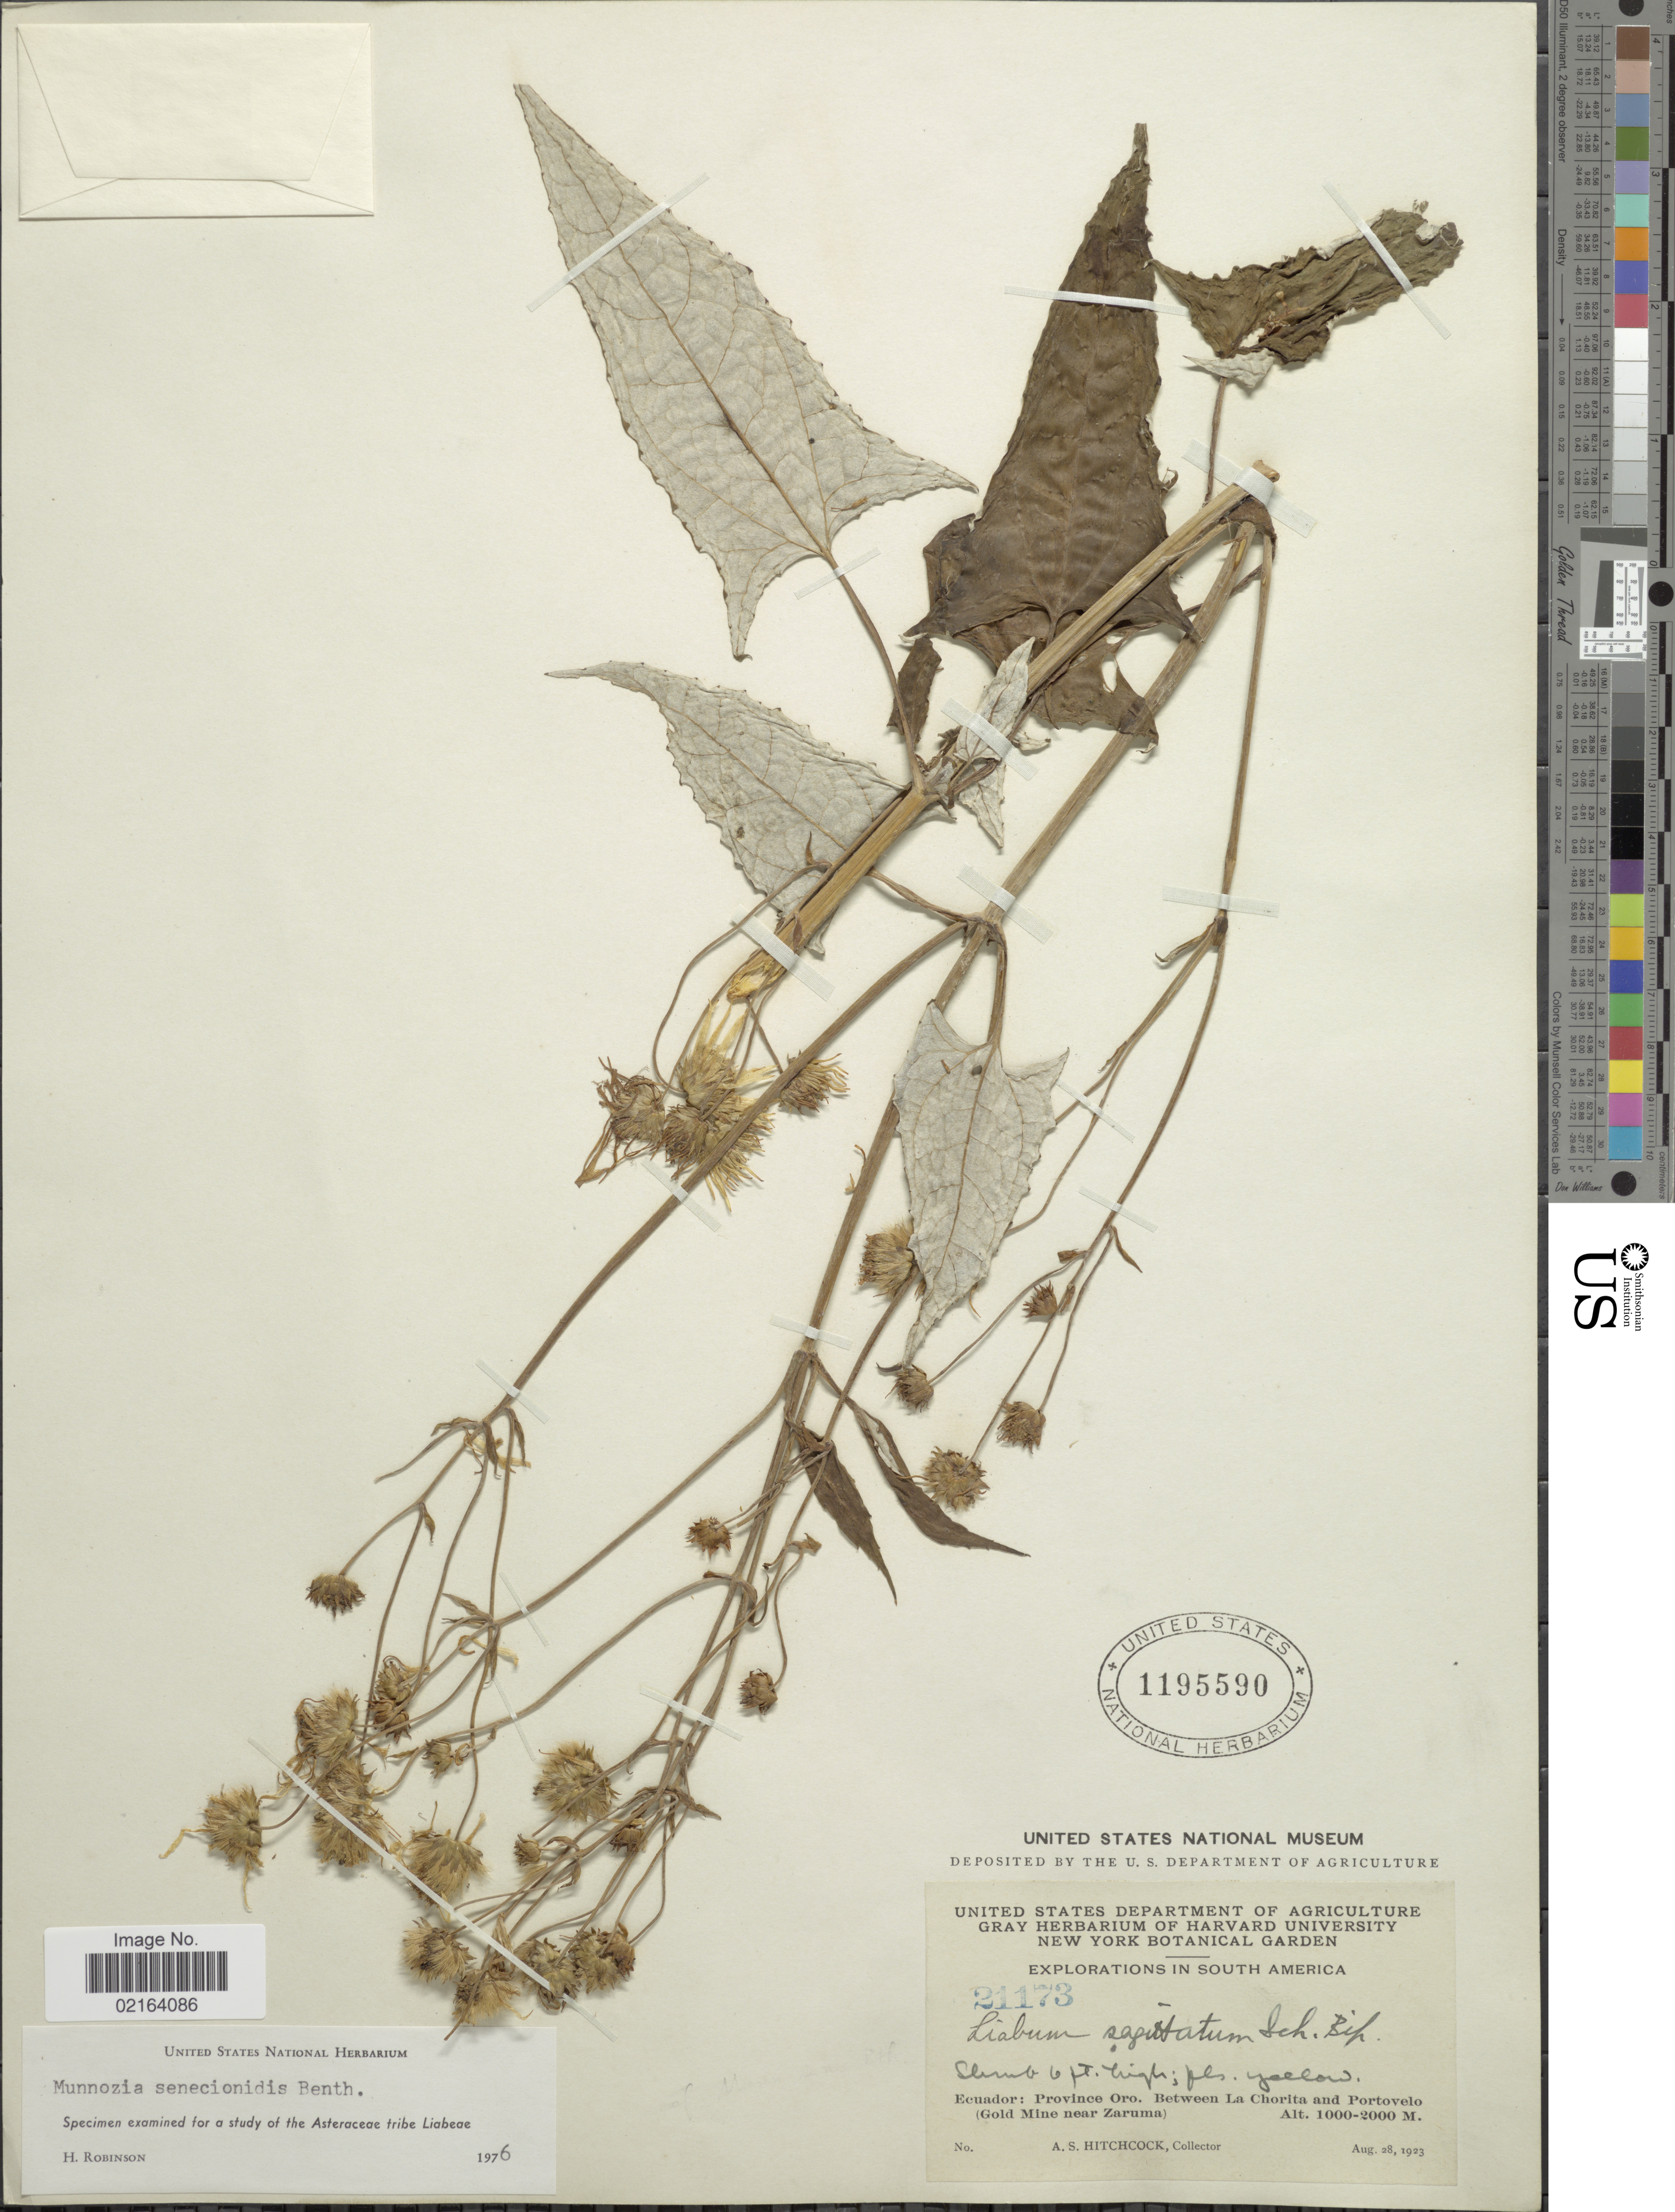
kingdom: Plantae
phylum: Tracheophyta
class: Magnoliopsida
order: Asterales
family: Asteraceae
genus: Munnozia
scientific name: Munnozia senecionidis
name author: Benth.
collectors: A. S. Hitchcock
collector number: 21173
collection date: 1923-08-28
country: Ecuador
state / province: El Oro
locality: Province Oro, Between La Chorita and Portovelo (Gold Mine near Zaruma)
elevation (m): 1000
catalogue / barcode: US 1195590